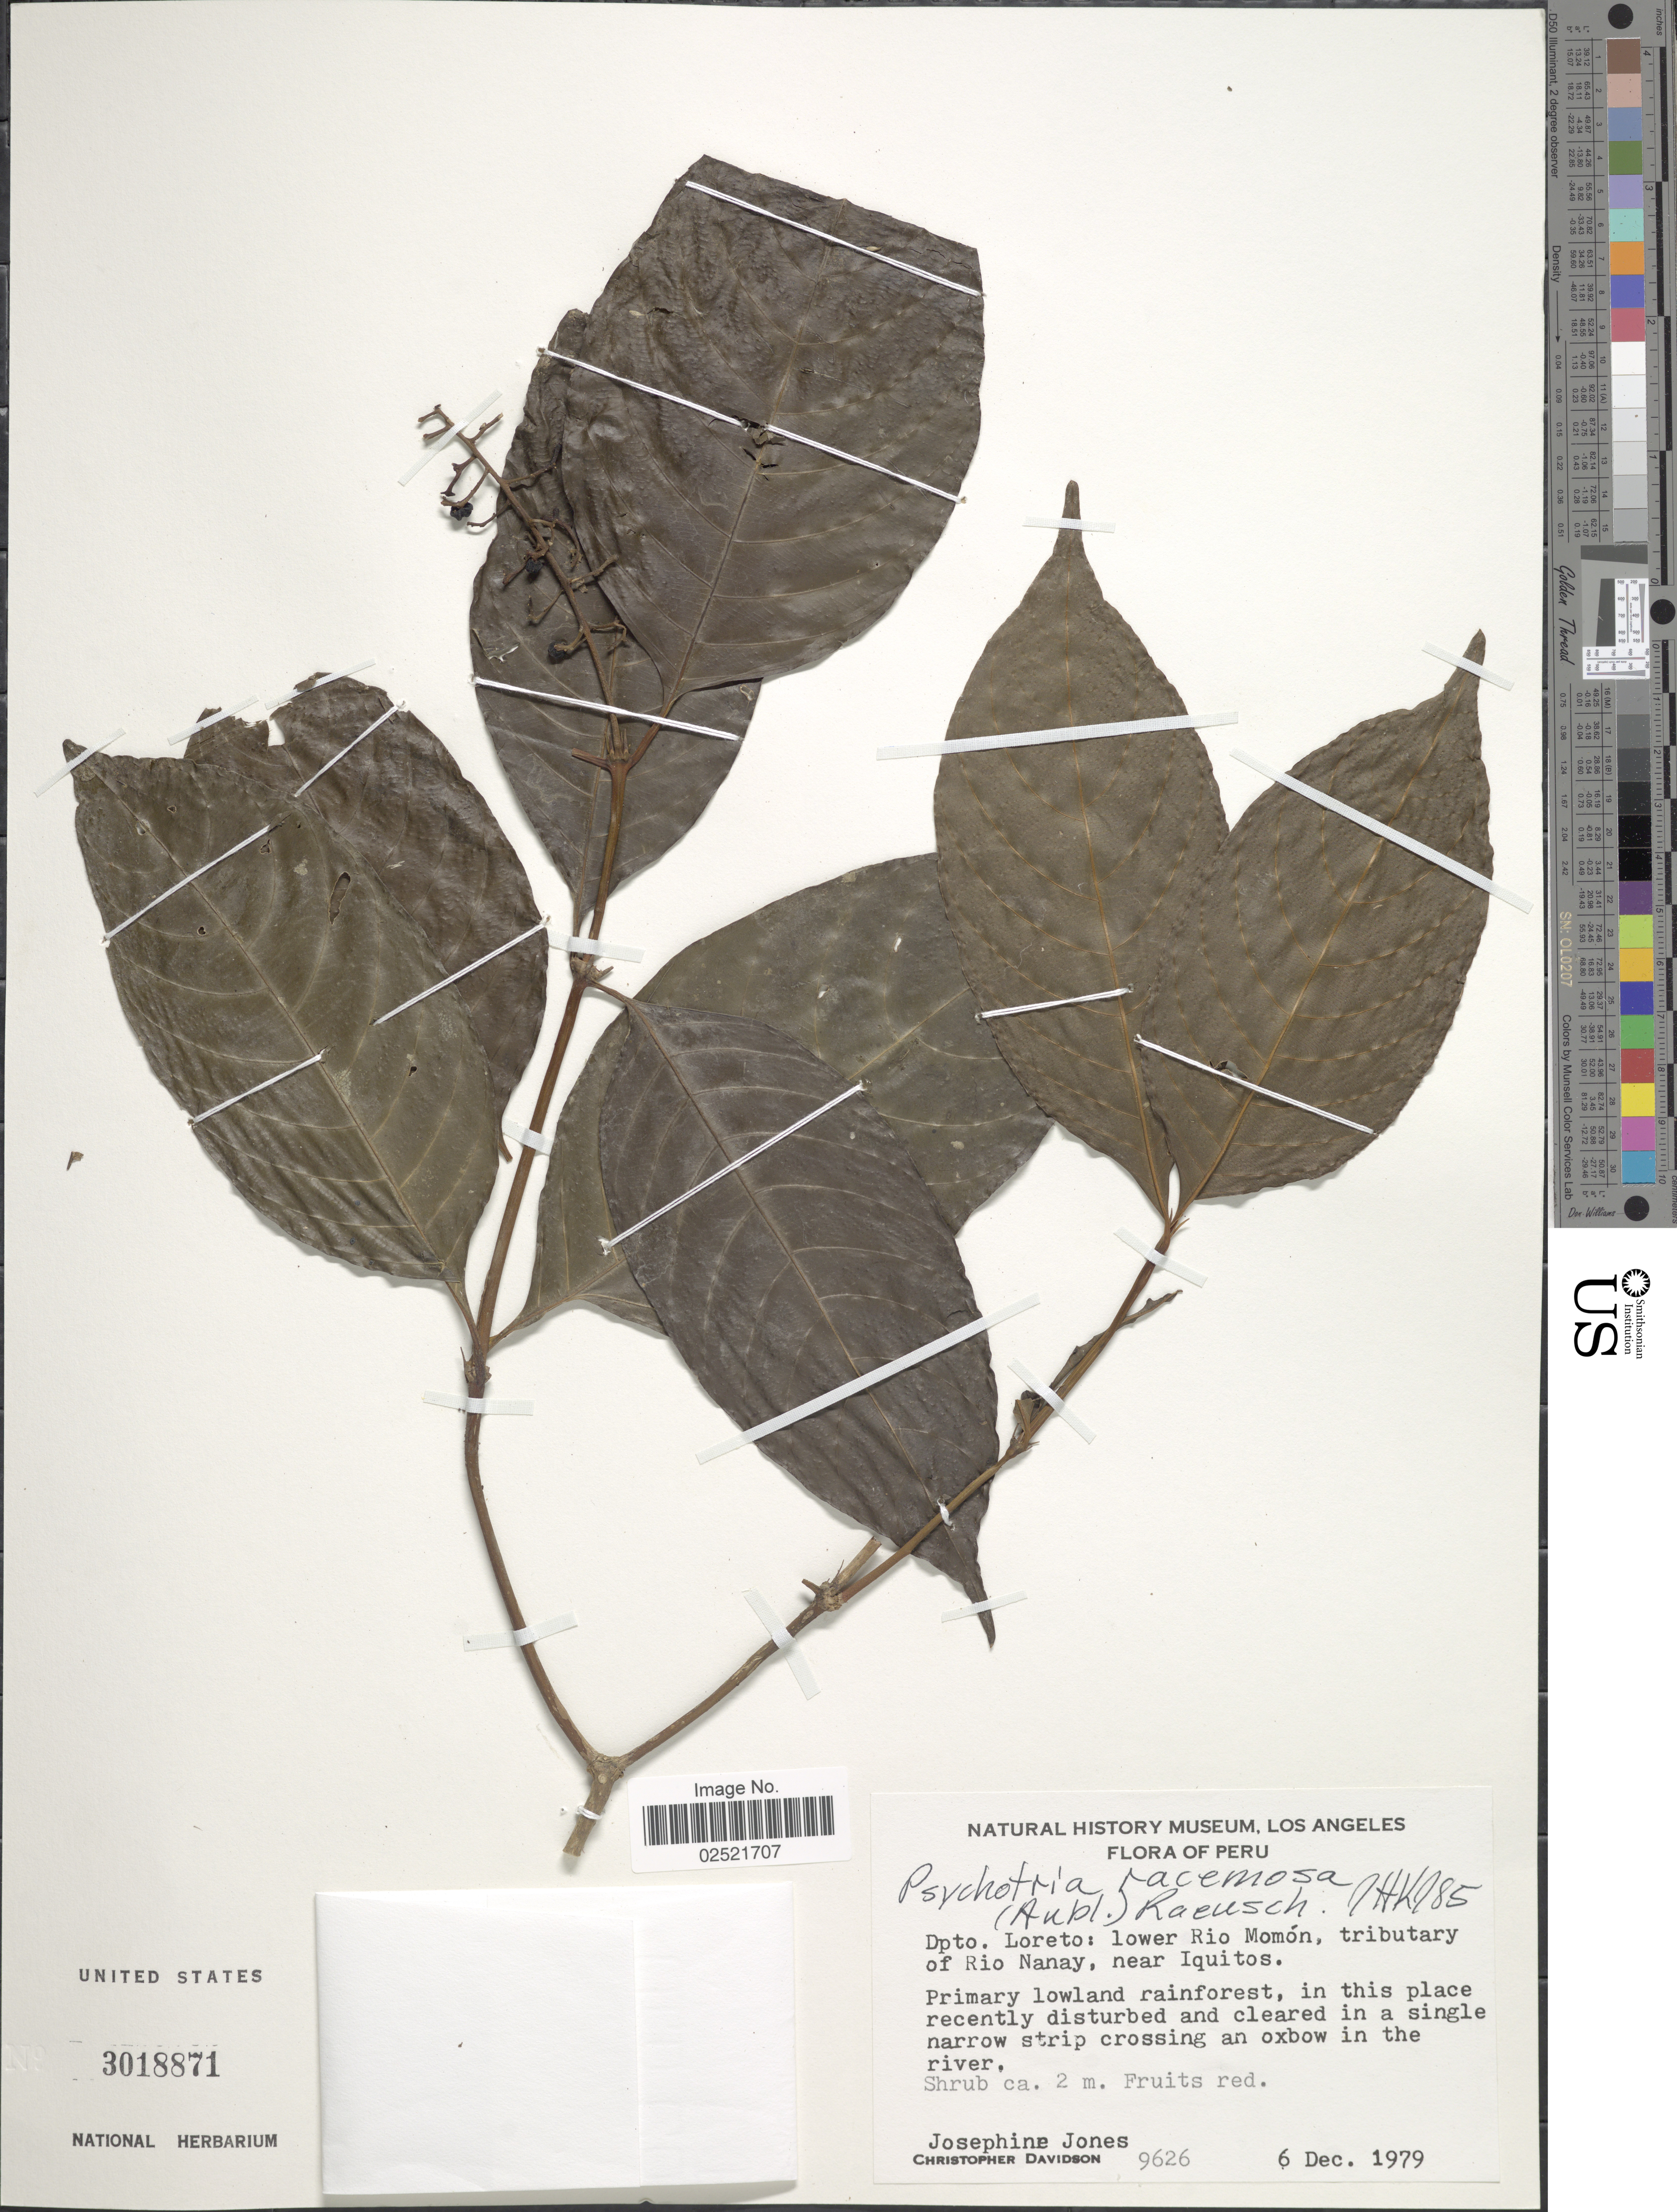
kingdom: Plantae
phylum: Tracheophyta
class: Magnoliopsida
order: Gentianales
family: Rubiaceae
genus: Psychotria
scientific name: Psychotria racemosa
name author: (Aubl.) Raeuschel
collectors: J. Jones & C. Davidson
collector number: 9626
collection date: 1979-12-06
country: Peru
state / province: Loreto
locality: Lower Rio Momon, tributary of Rio Nanay, near Iquitos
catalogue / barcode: US 3018871